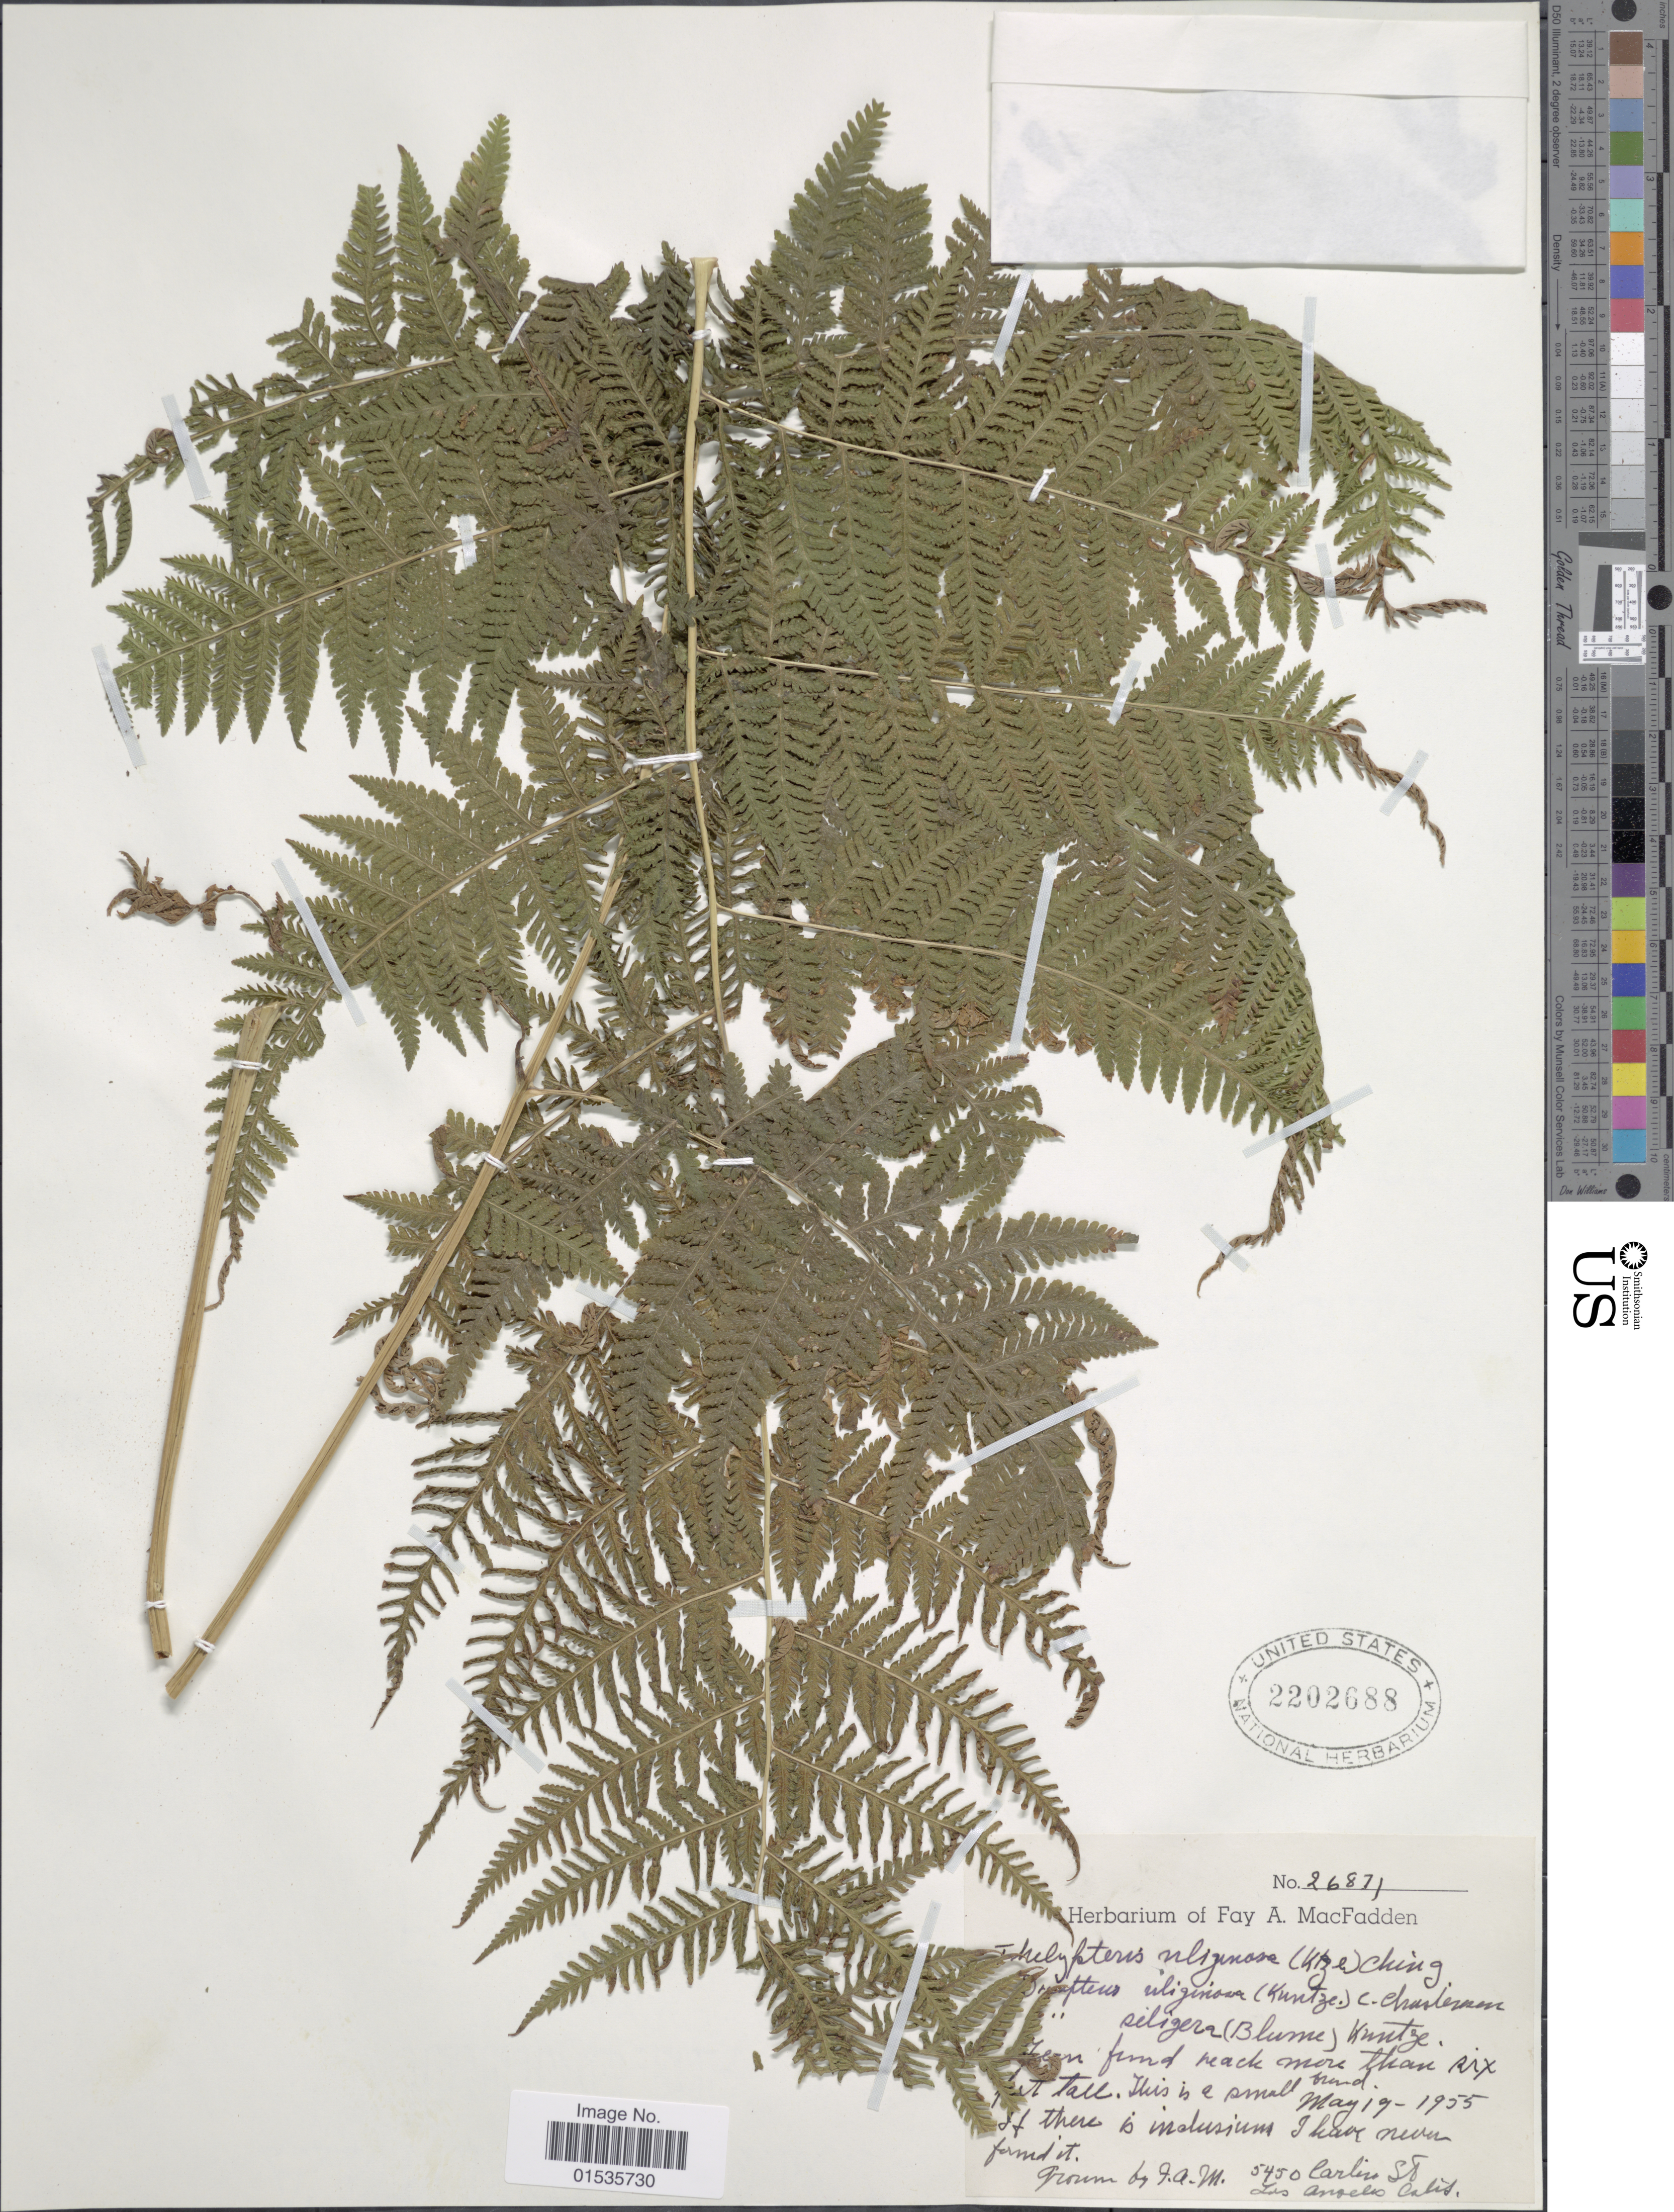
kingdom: Plantae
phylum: Tracheophyta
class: Polypodiopsida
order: Polypodiales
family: Thelypteridaceae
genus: Macrothelypteris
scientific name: Macrothelypteris torresiana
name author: (Gaudich.) Ching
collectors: F. MacFadden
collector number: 26871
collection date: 1955-05-19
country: United States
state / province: California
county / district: Los Angeles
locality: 5450 Carlin St., Los Angeles, Calif.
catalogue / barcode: US 2202688